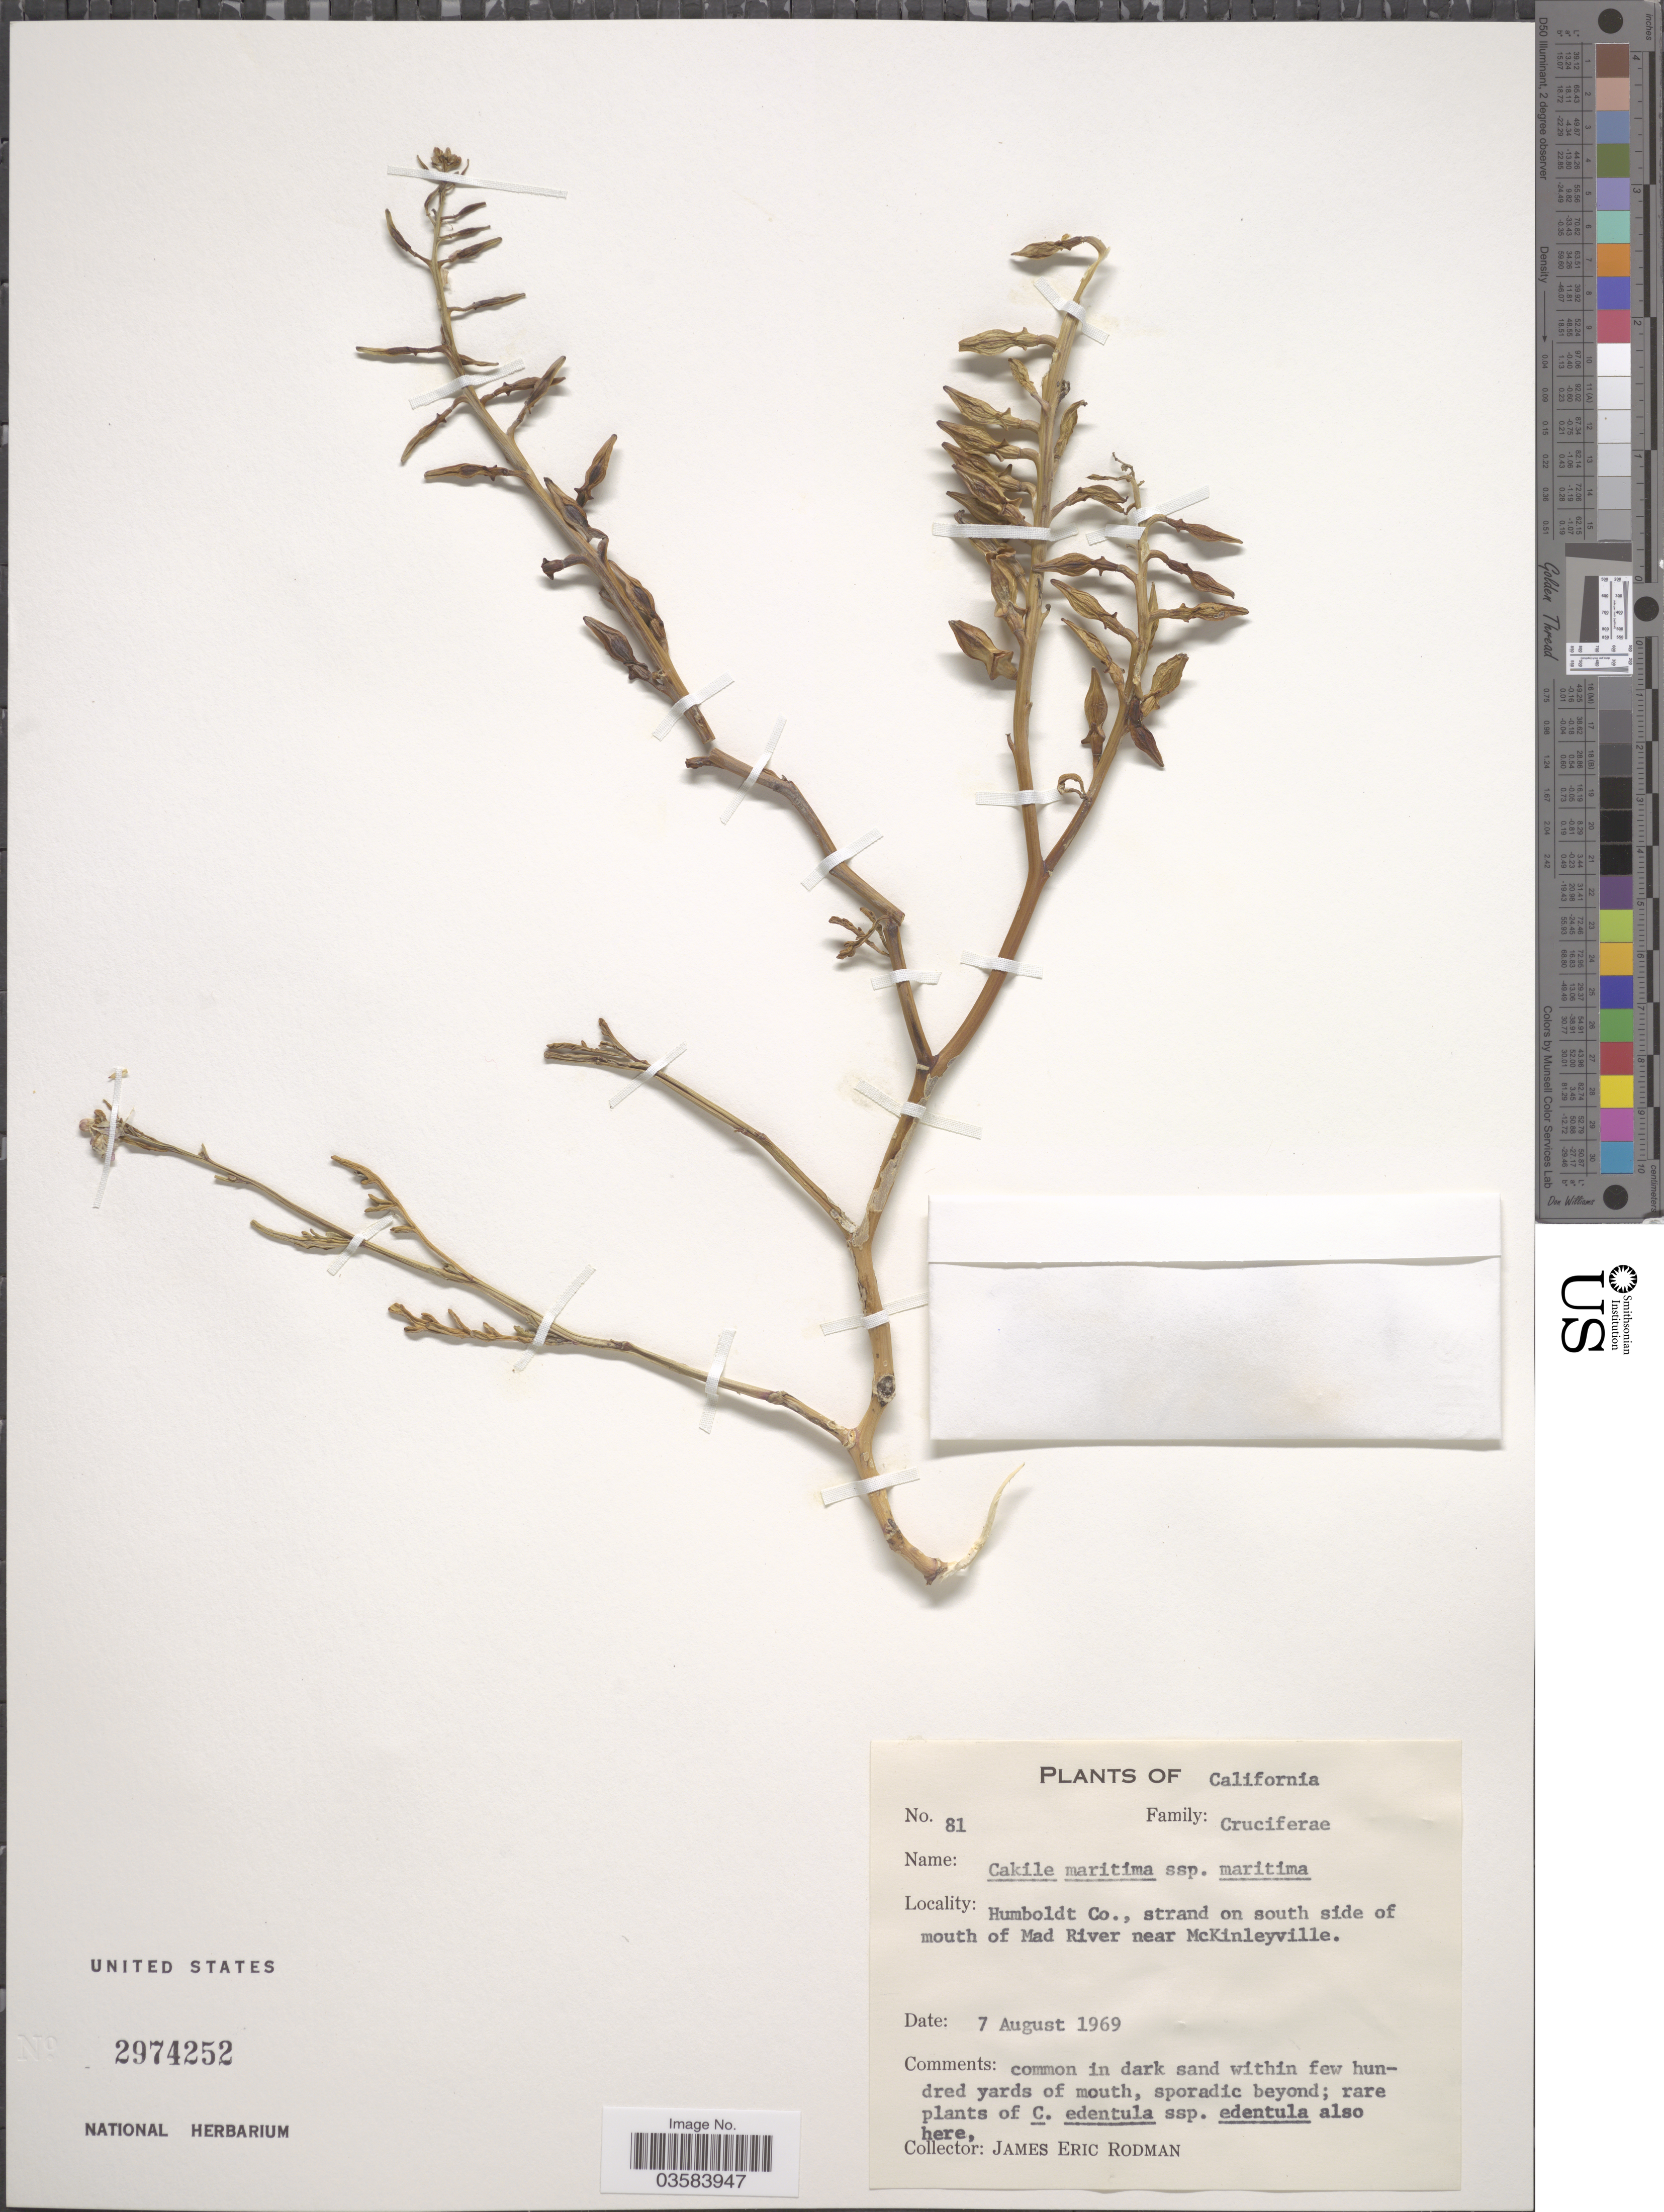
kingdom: Plantae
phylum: Tracheophyta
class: Magnoliopsida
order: Brassicales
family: Brassicaceae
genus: Cakile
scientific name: Cakile maritima subsp. maritima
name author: Scop.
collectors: J. Rodman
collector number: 81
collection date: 1969-08-07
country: United States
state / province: California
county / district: Humboldt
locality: Humboldt Co., strand on south side of mouth of Mad River near McKinleyville.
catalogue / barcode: US 2974252